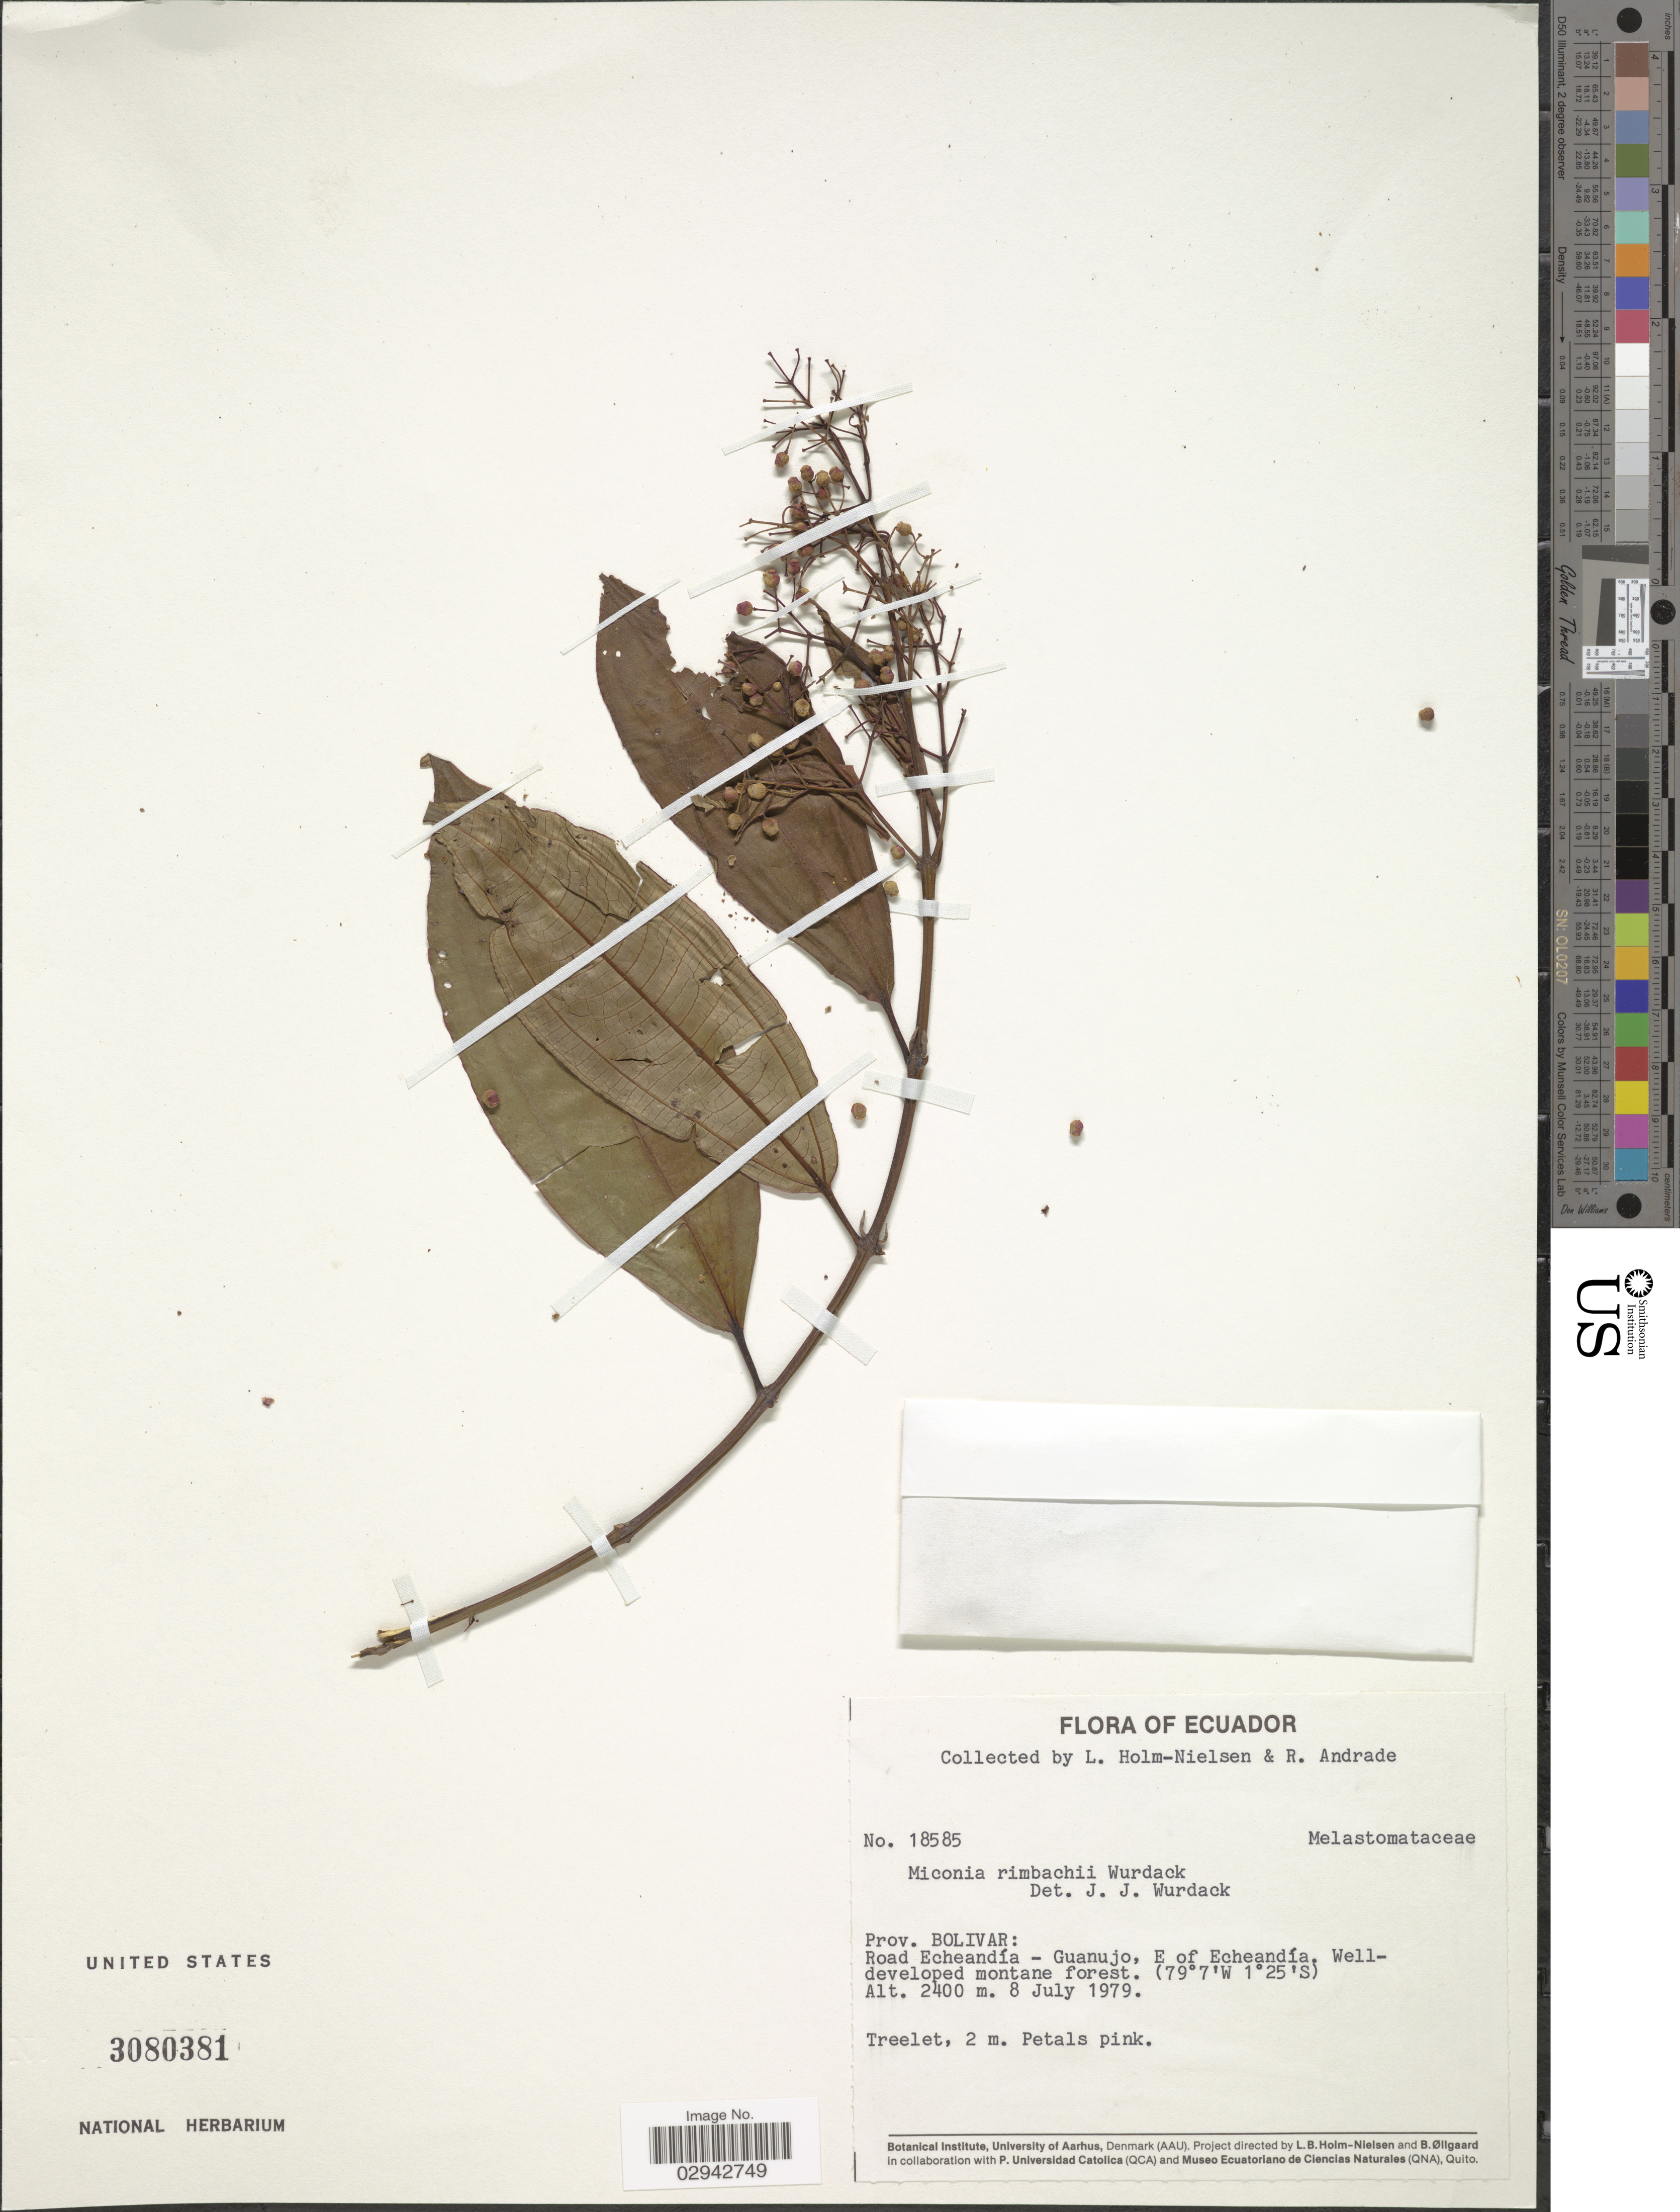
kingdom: Plantae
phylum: Tracheophyta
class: Magnoliopsida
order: Myrtales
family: Melastomataceae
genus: Miconia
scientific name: Miconia rimbachii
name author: Wurdack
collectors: L. Holm-Nielsen & R. Andrade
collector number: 18585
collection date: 1979-07-08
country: Ecuador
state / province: Bolívar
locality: Road Echeandía - Guanujo, E of Echeandía.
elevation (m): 2400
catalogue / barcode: US 3080381